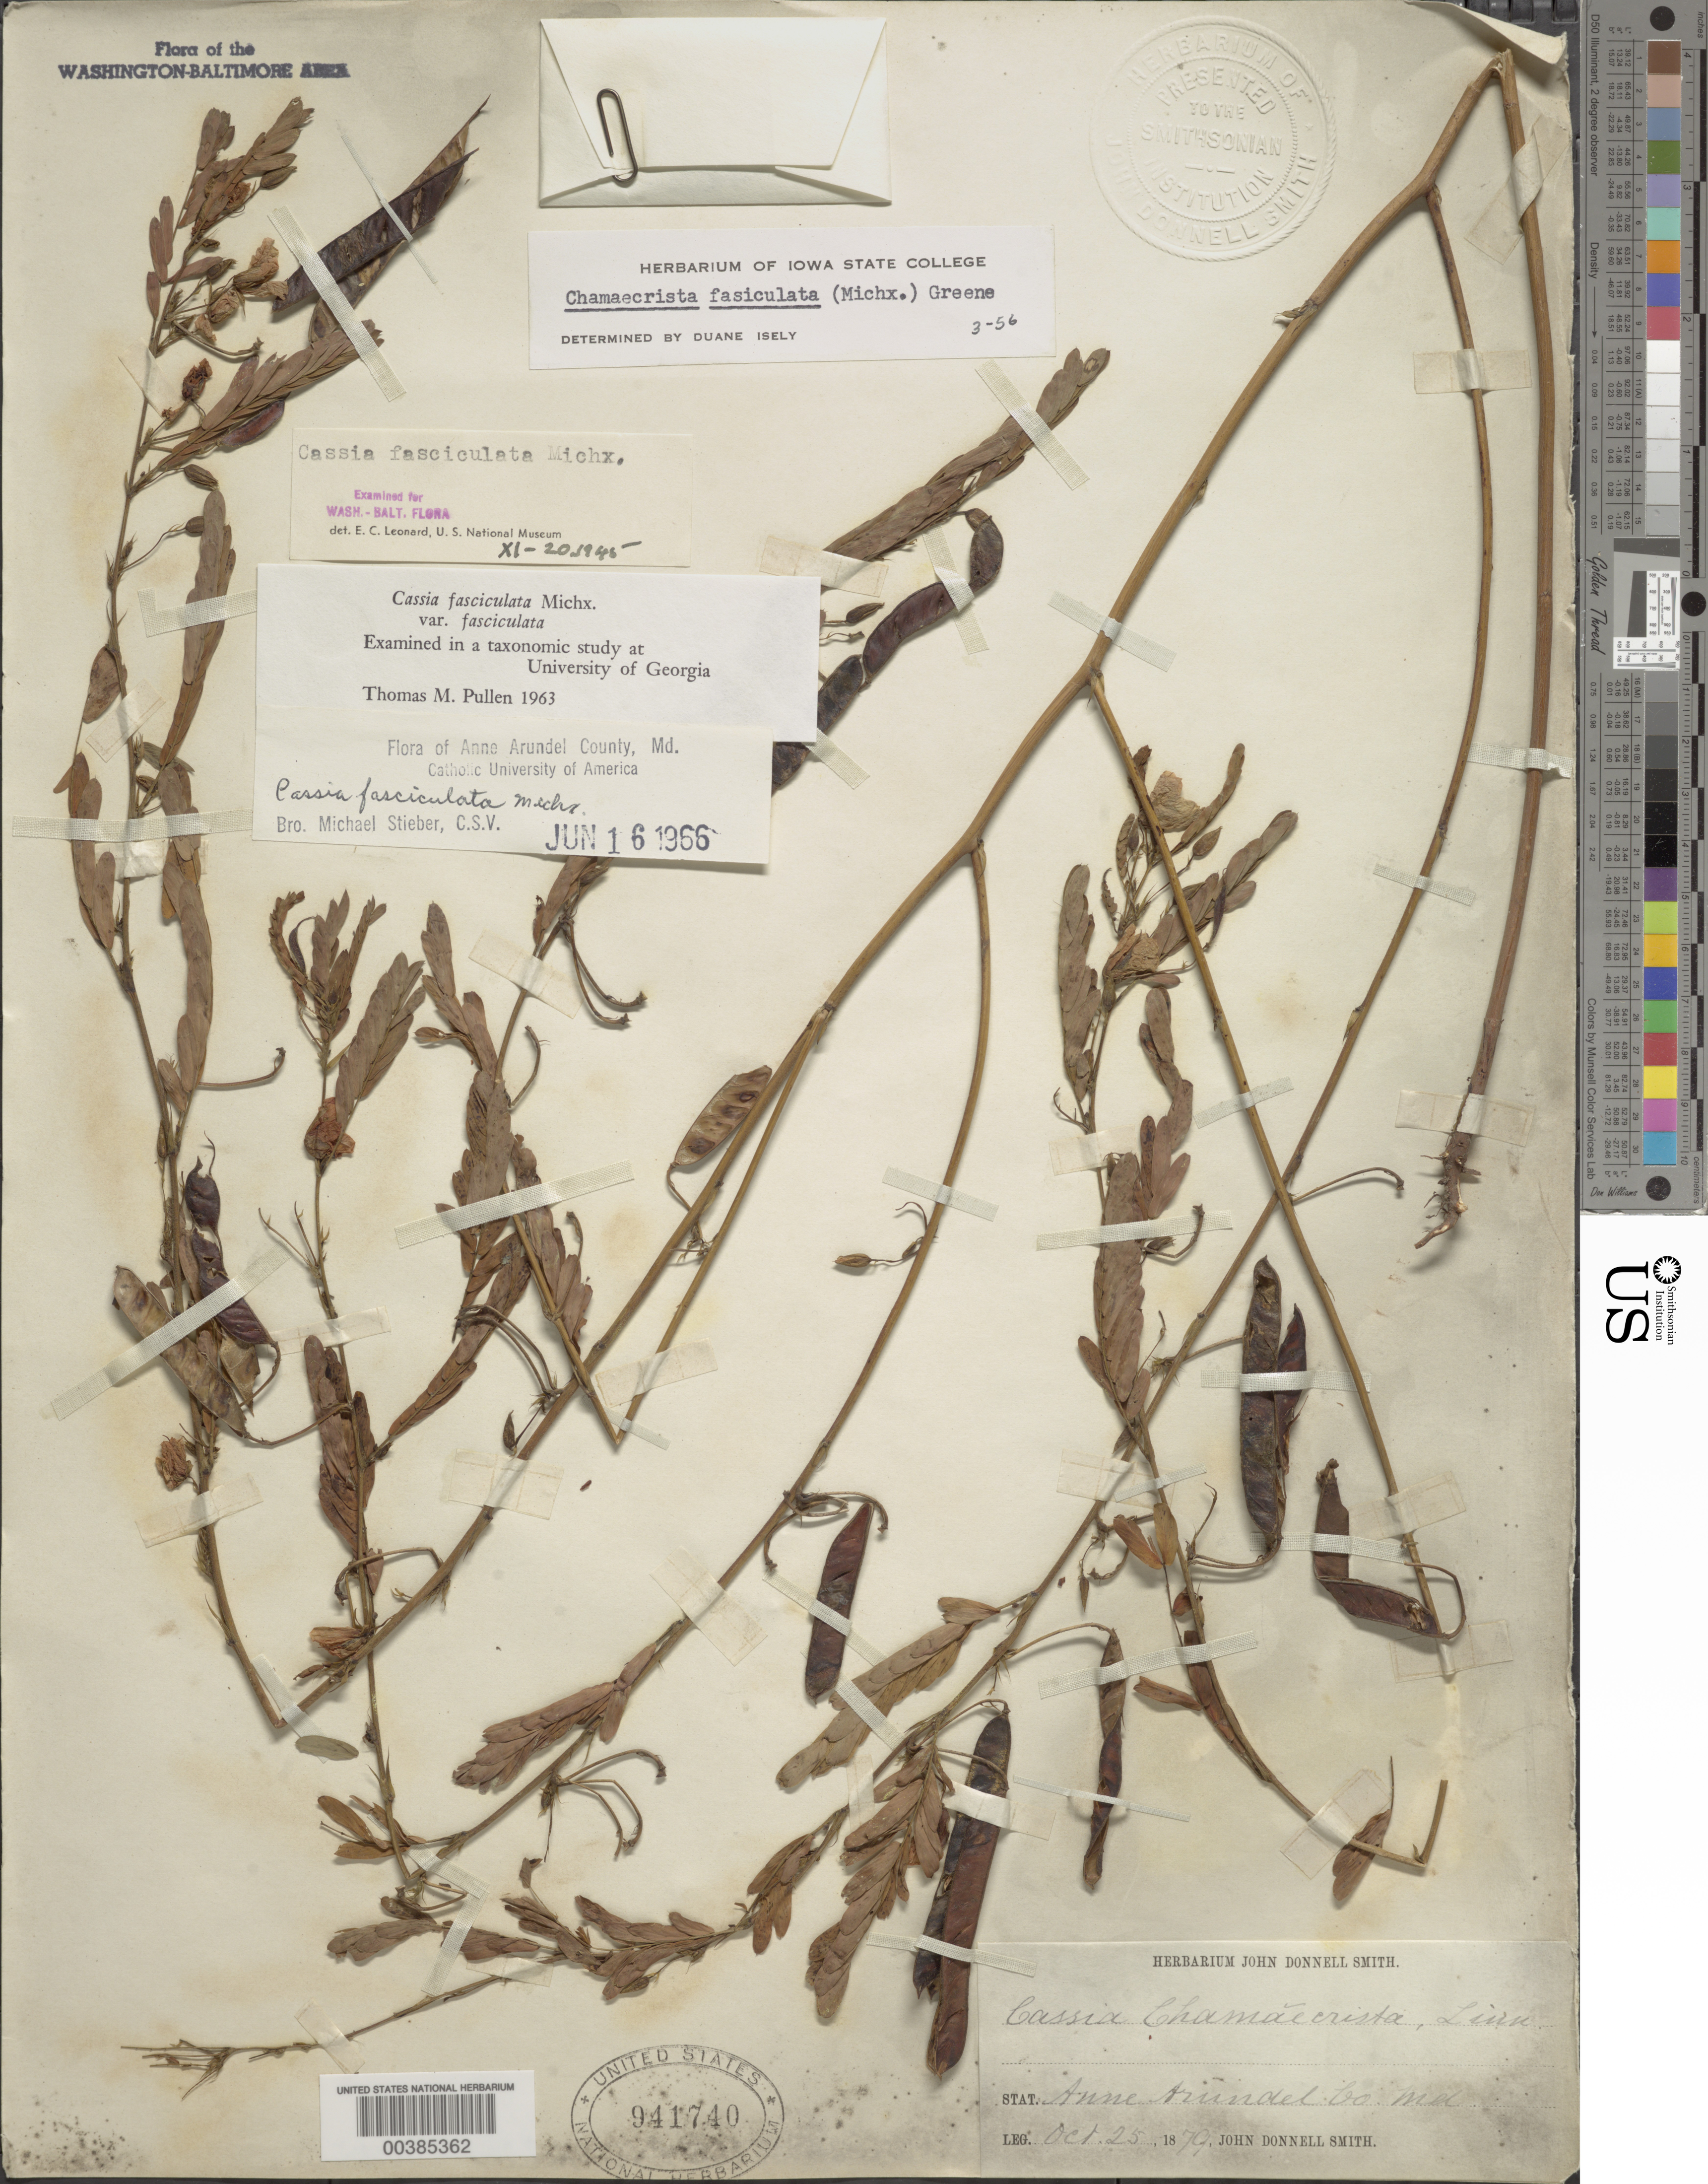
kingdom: Plantae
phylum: Tracheophyta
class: Magnoliopsida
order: Fabales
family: Fabaceae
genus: Chamaecrista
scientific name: Chamaecrista fasciculata var. fasciculata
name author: (Michx.) Greene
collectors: J. Donnell Smith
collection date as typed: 25 Oct 1879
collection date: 1879-10-25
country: United States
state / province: Maryland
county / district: Anne Arundel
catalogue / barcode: US 941740